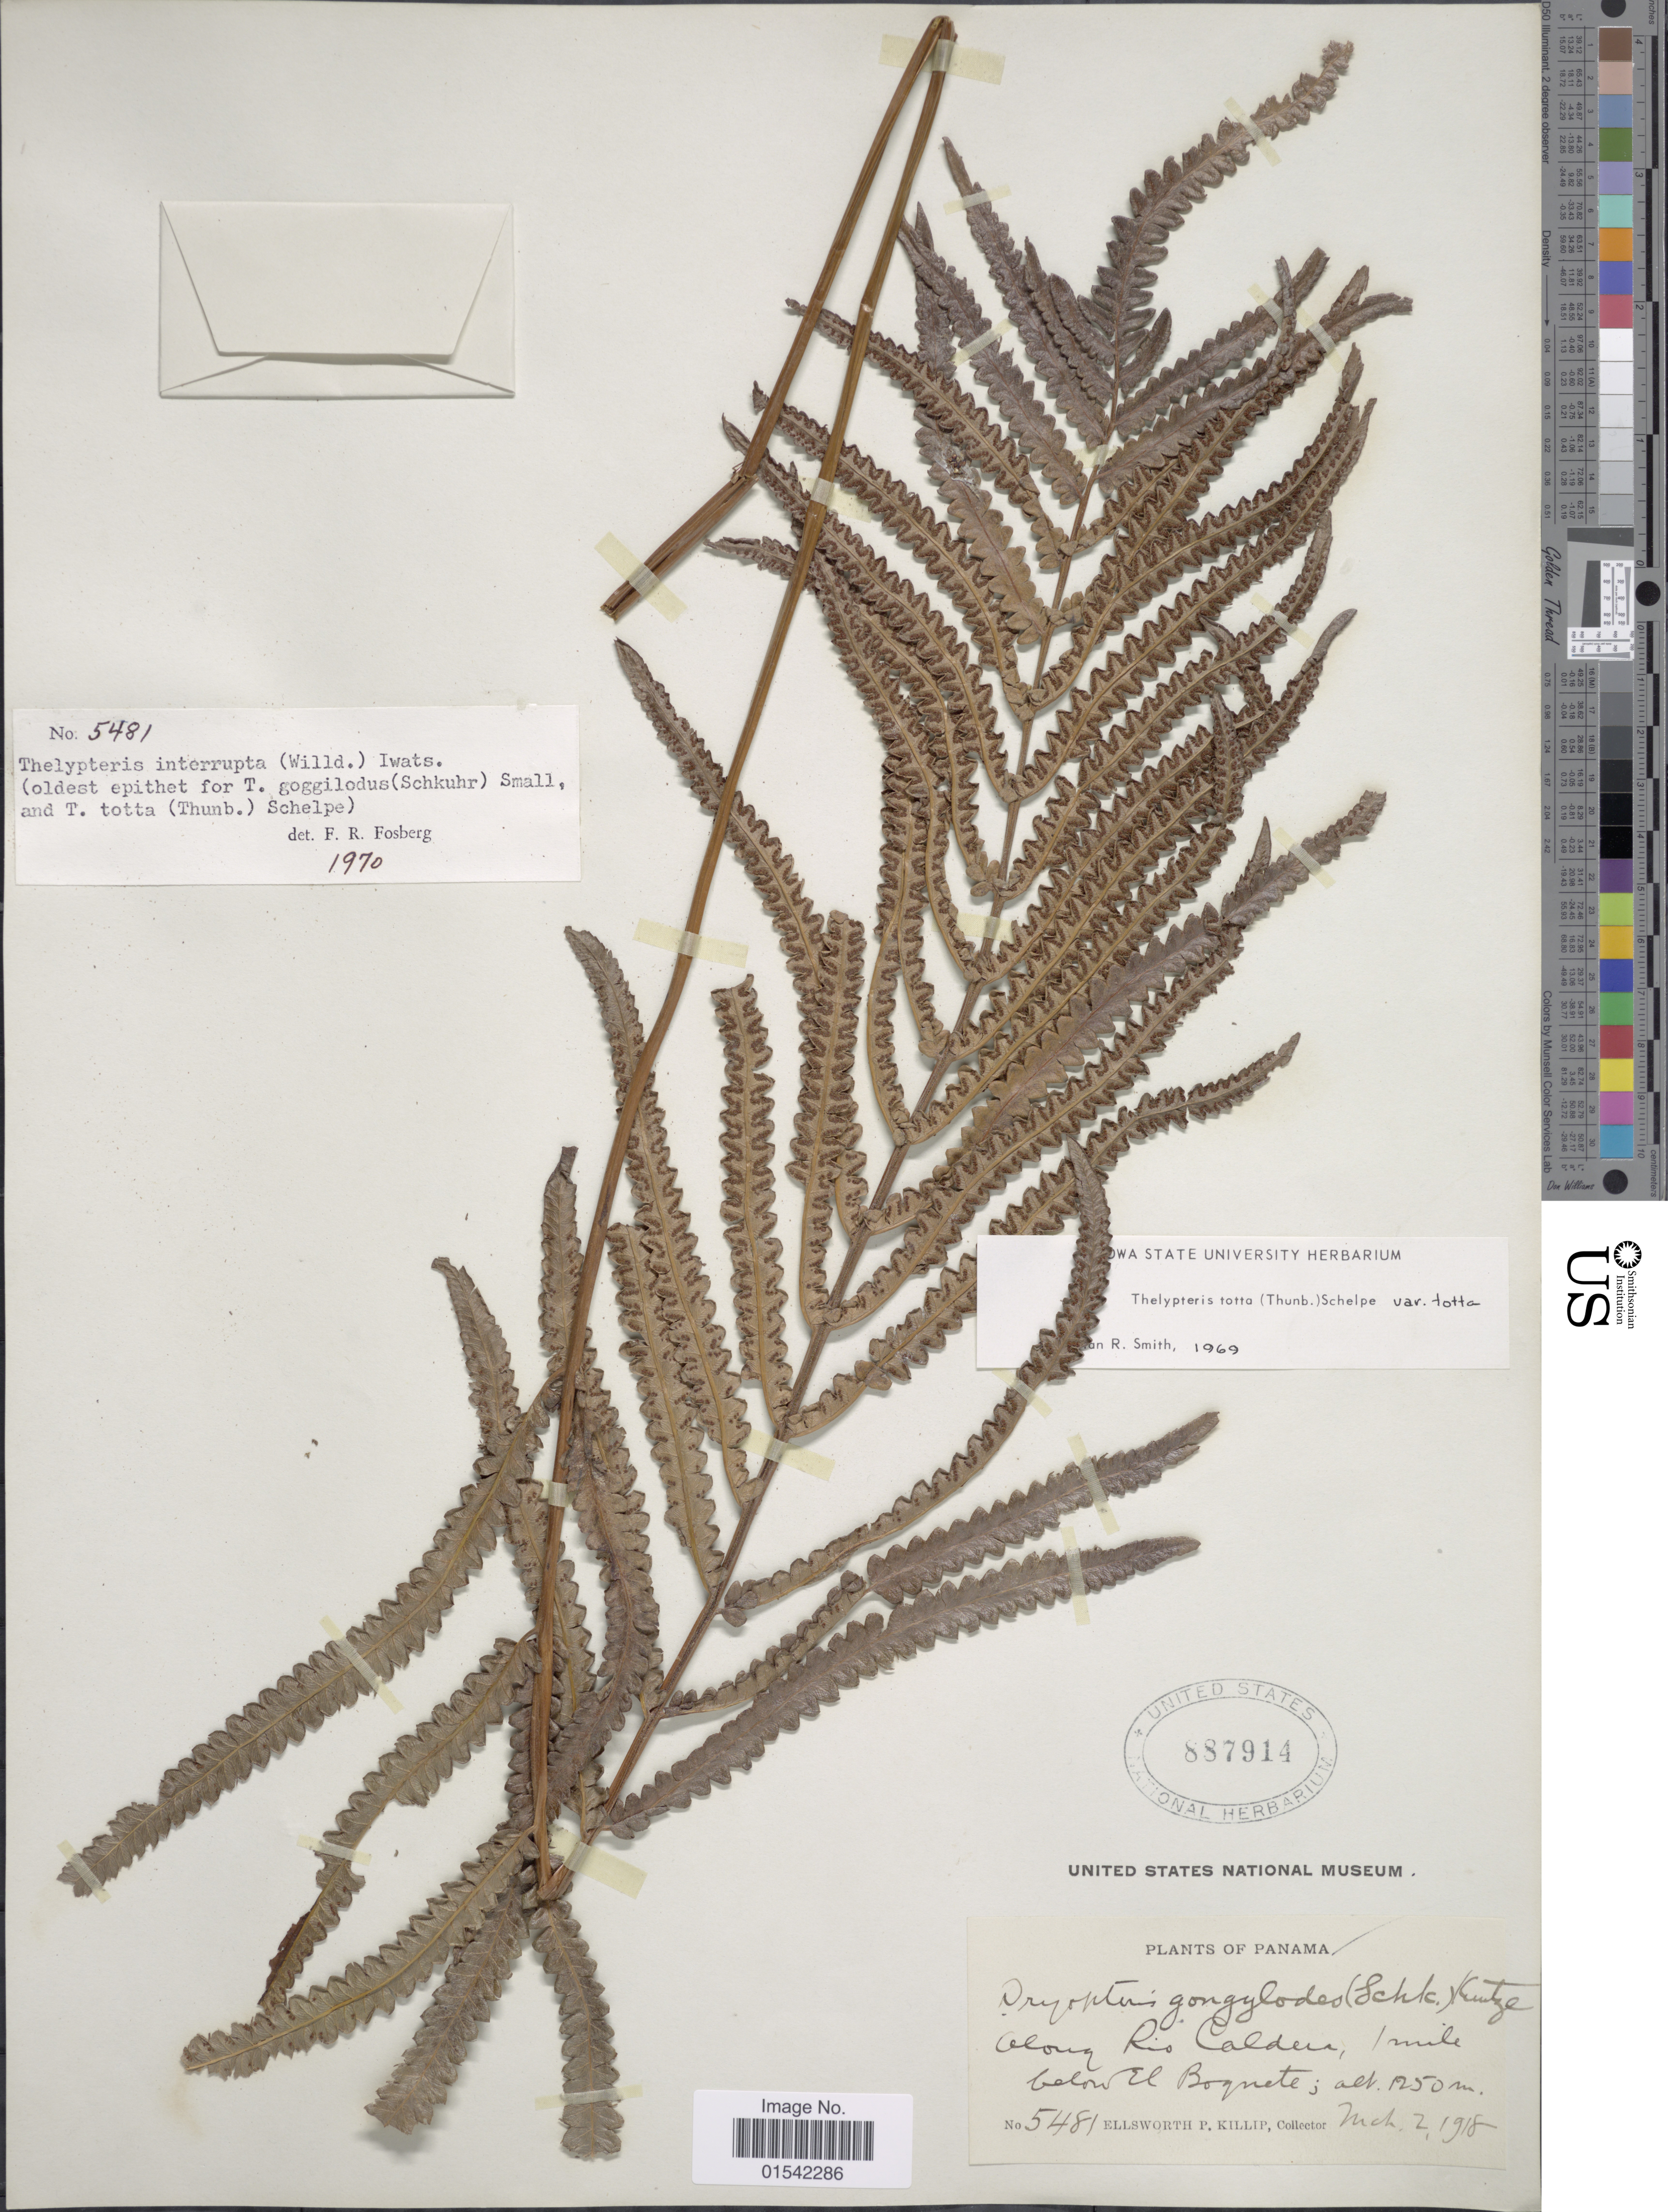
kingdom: Plantae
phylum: Tracheophyta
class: Polypodiopsida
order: Polypodiales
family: Thelypteridaceae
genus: Cyclosorus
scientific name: Cyclosorus interruptus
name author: (Willd.) H. Itô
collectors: E. P. Killip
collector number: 5481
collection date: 1918-03-02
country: Panama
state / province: Panamá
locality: Along Rio Caldera, 1 mile below El Boquete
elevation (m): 1250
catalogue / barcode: US 887914